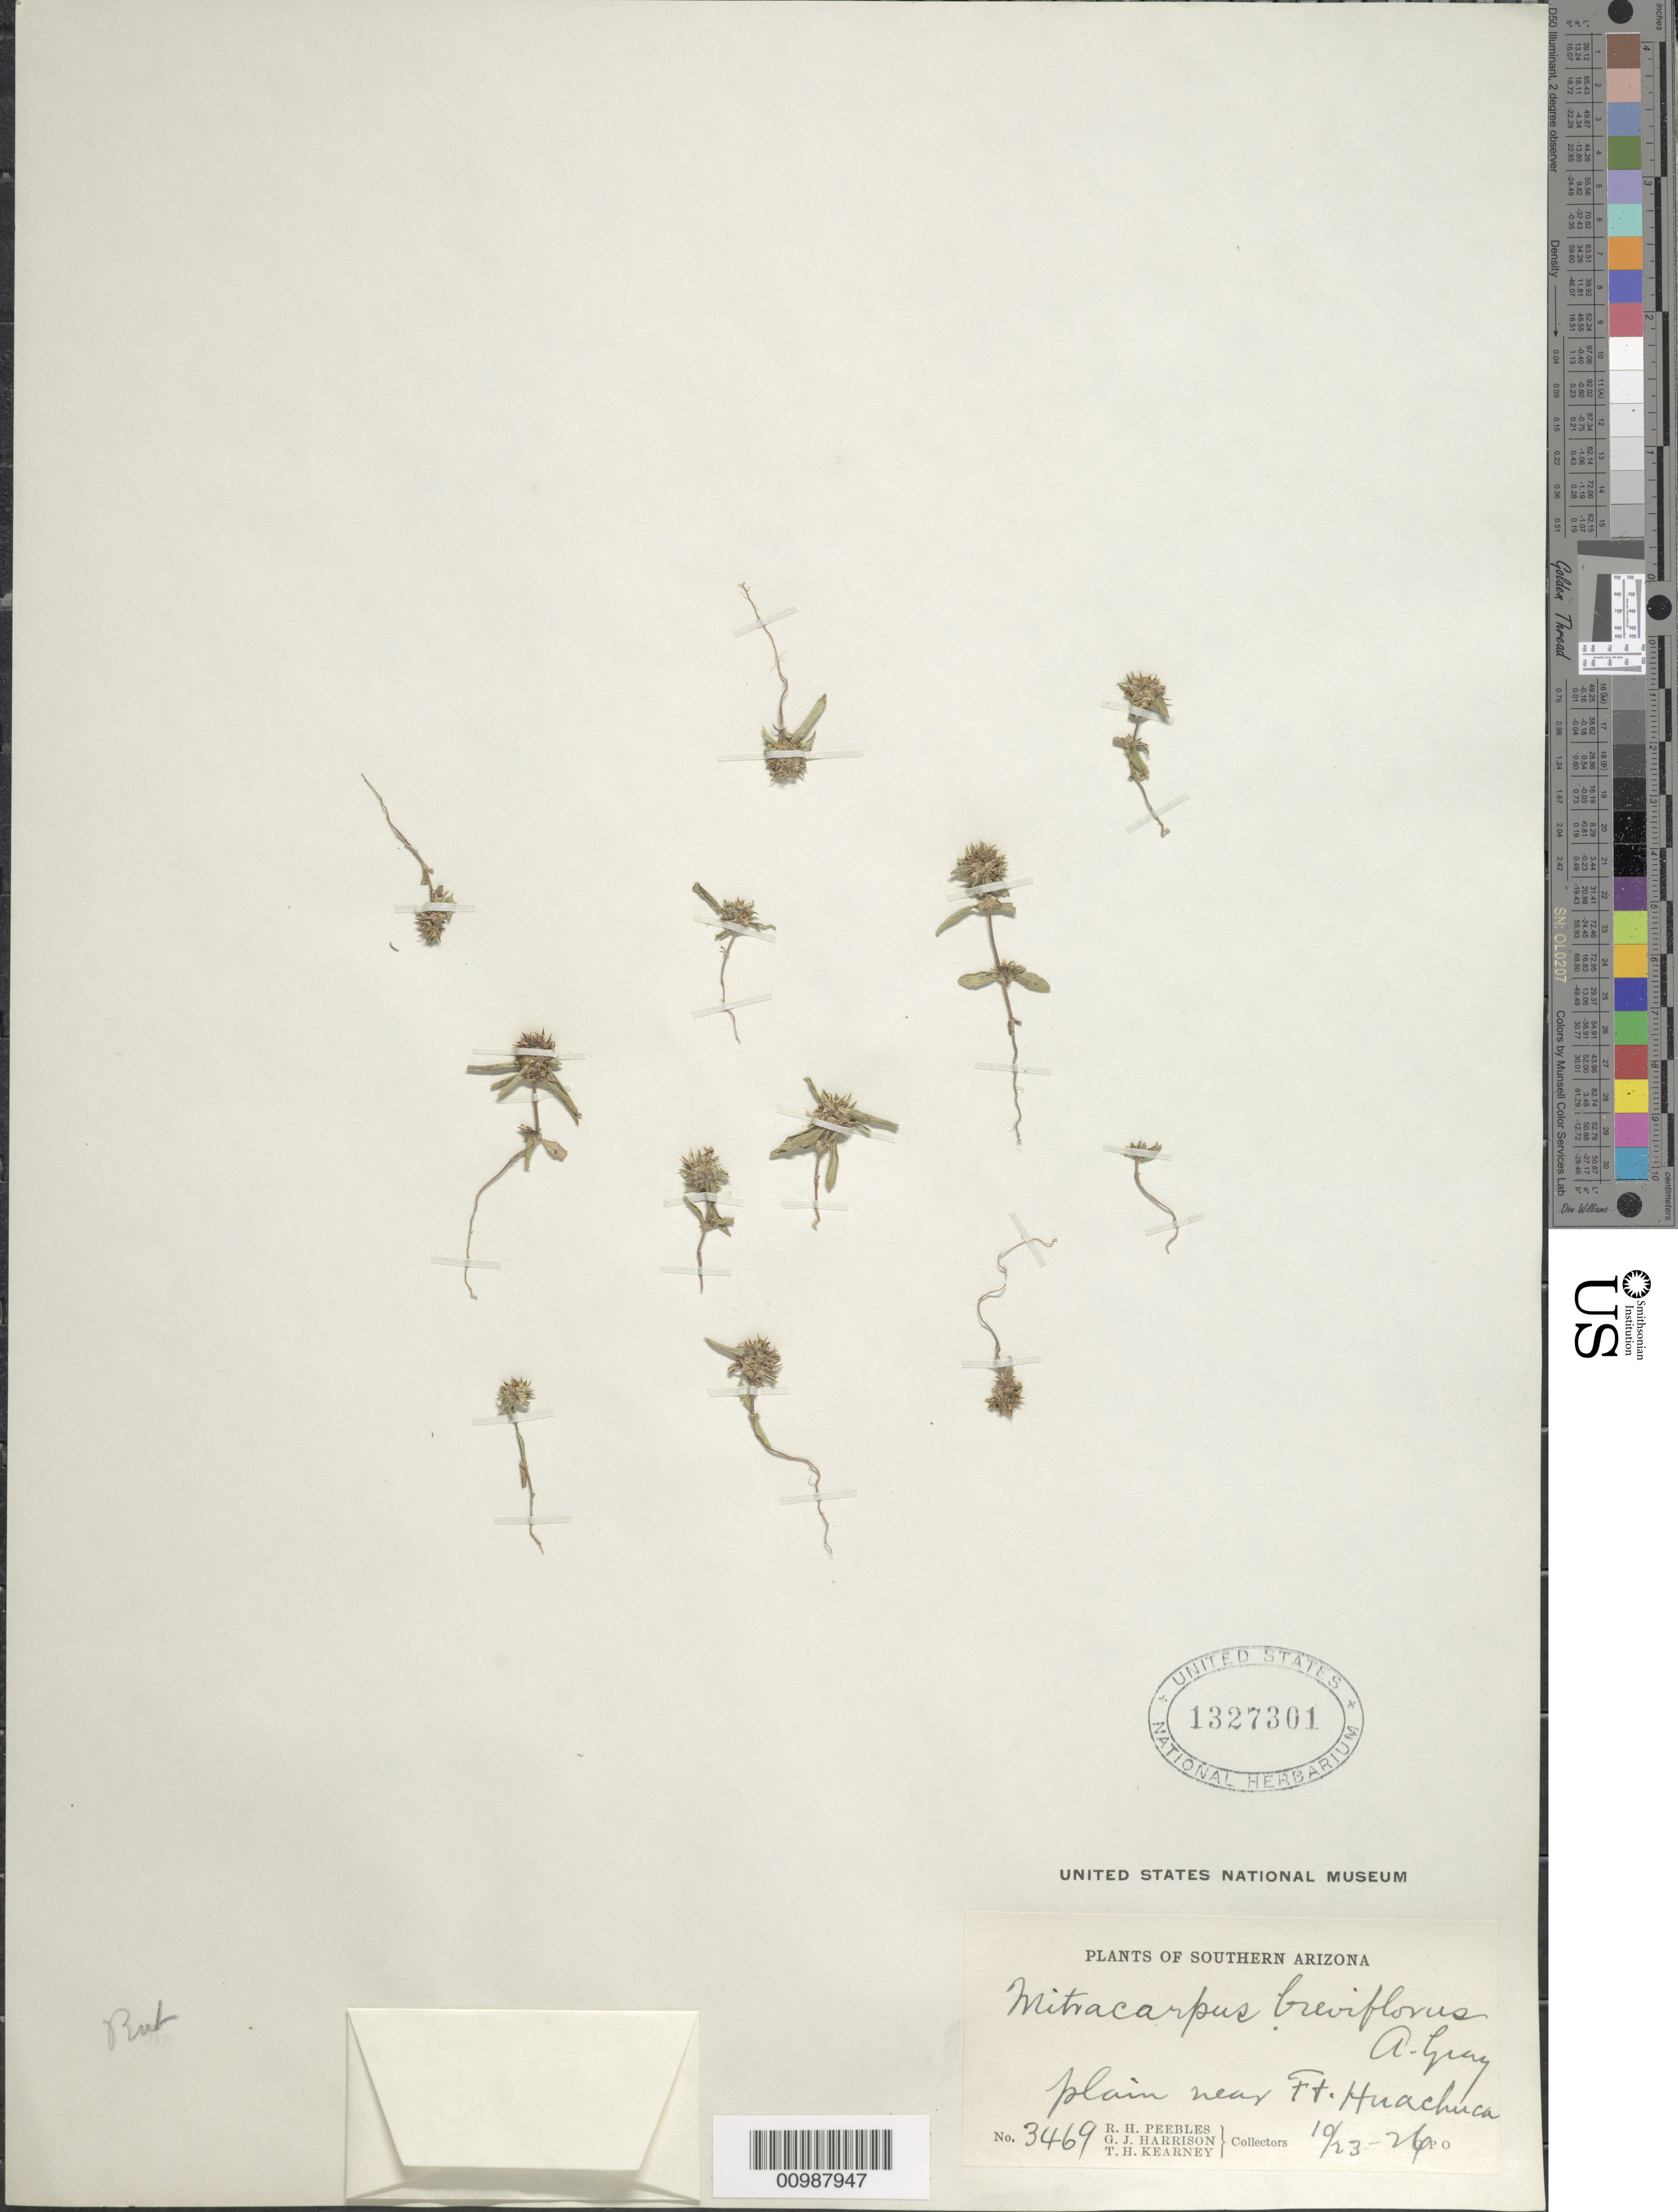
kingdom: Plantae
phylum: Tracheophyta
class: Magnoliopsida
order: Gentianales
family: Rubiaceae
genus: Mitracarpus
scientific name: Mitracarpus breviflorus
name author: A. Gray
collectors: R. H. Peebles & G. J. Harrison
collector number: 3469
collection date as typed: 23 Oct 1826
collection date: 1826-10-23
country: United States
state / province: Arizona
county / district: Cochise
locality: Plain near Huachuca Mountains.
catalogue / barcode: US 1327301